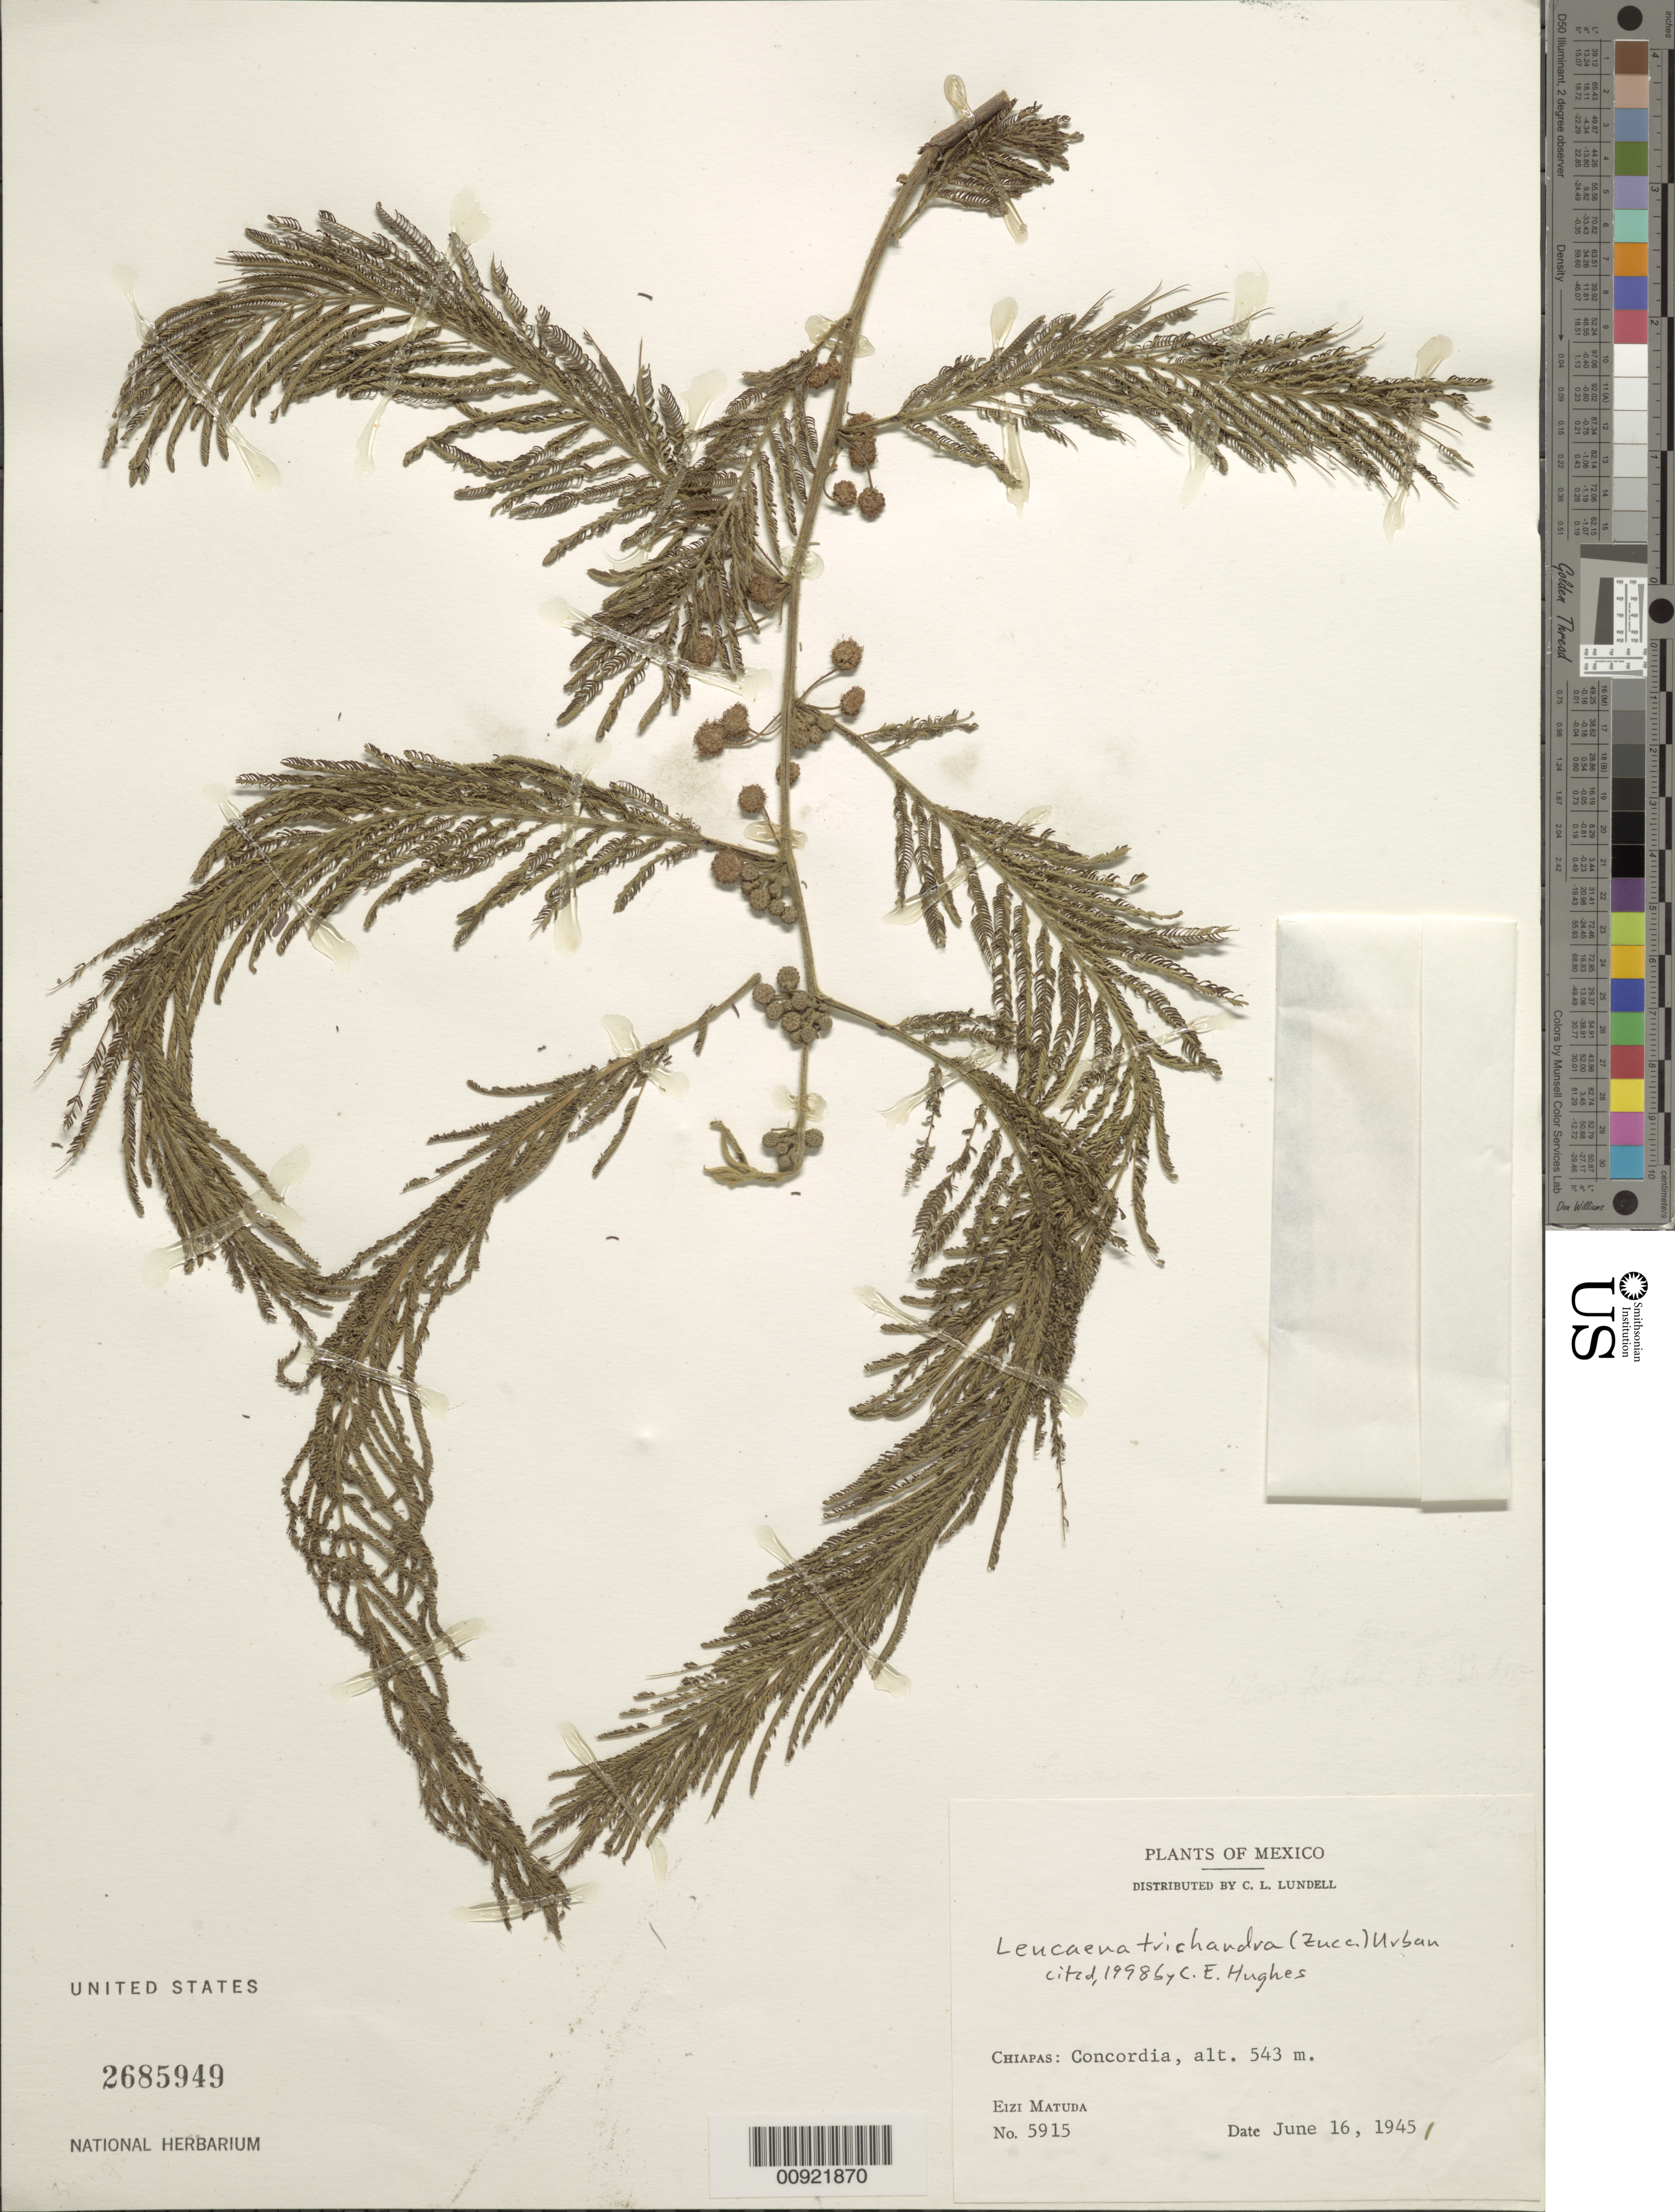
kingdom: Plantae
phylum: Tracheophyta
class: Magnoliopsida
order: Fabales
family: Fabaceae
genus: Leucaena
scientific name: Leucaena trichandra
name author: (Zucc.) Urb.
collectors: E. Matuda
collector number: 5915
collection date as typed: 16 Jun 1945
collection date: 1945-06-16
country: Mexico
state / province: Chiapas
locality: Chiapas: Concordia.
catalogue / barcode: US 2685949